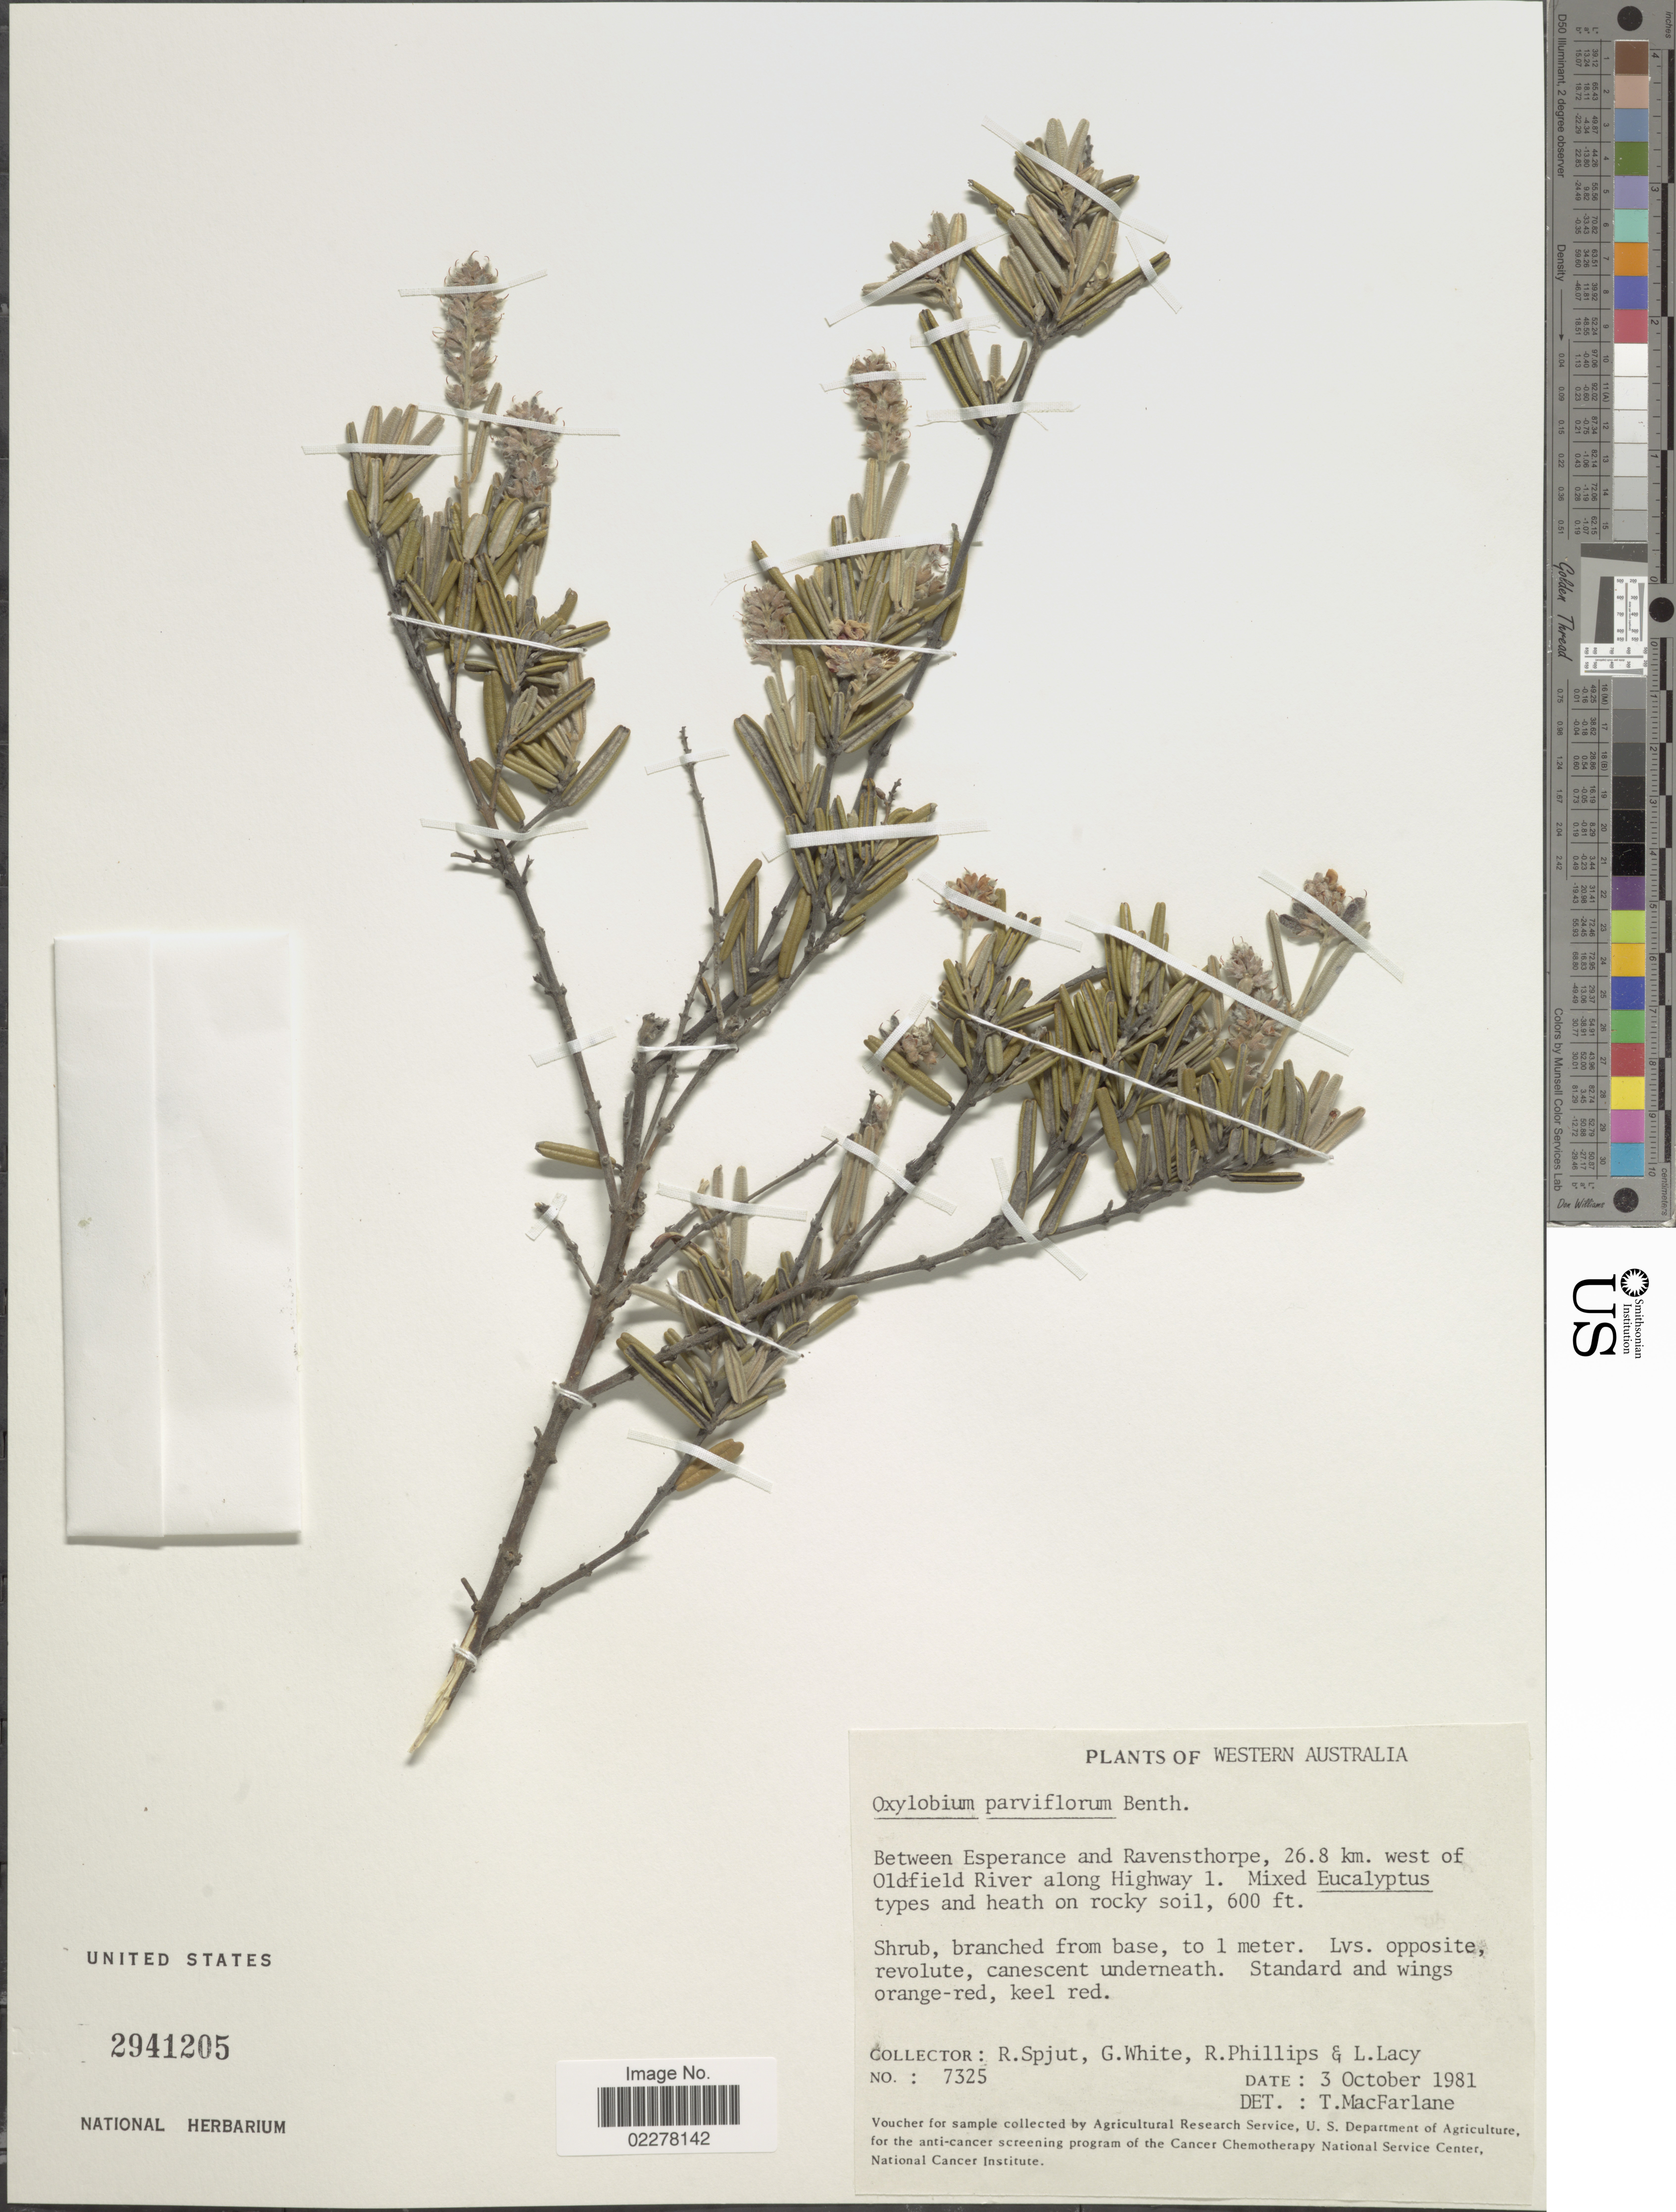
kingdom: Plantae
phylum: Tracheophyta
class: Magnoliopsida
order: Fabales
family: Fabaceae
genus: Gastrolobium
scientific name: Gastrolobium parviflorum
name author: (Benth.) Crisp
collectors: R. Spjut, G. White, R. Phillips & L. Lacy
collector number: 7325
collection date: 1981-10-03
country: Australia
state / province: Western Australia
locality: Between Esperance and Ravensthorpe, 26.8 km. west of Oldfield River Along Highway 1.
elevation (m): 183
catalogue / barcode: US 2941205